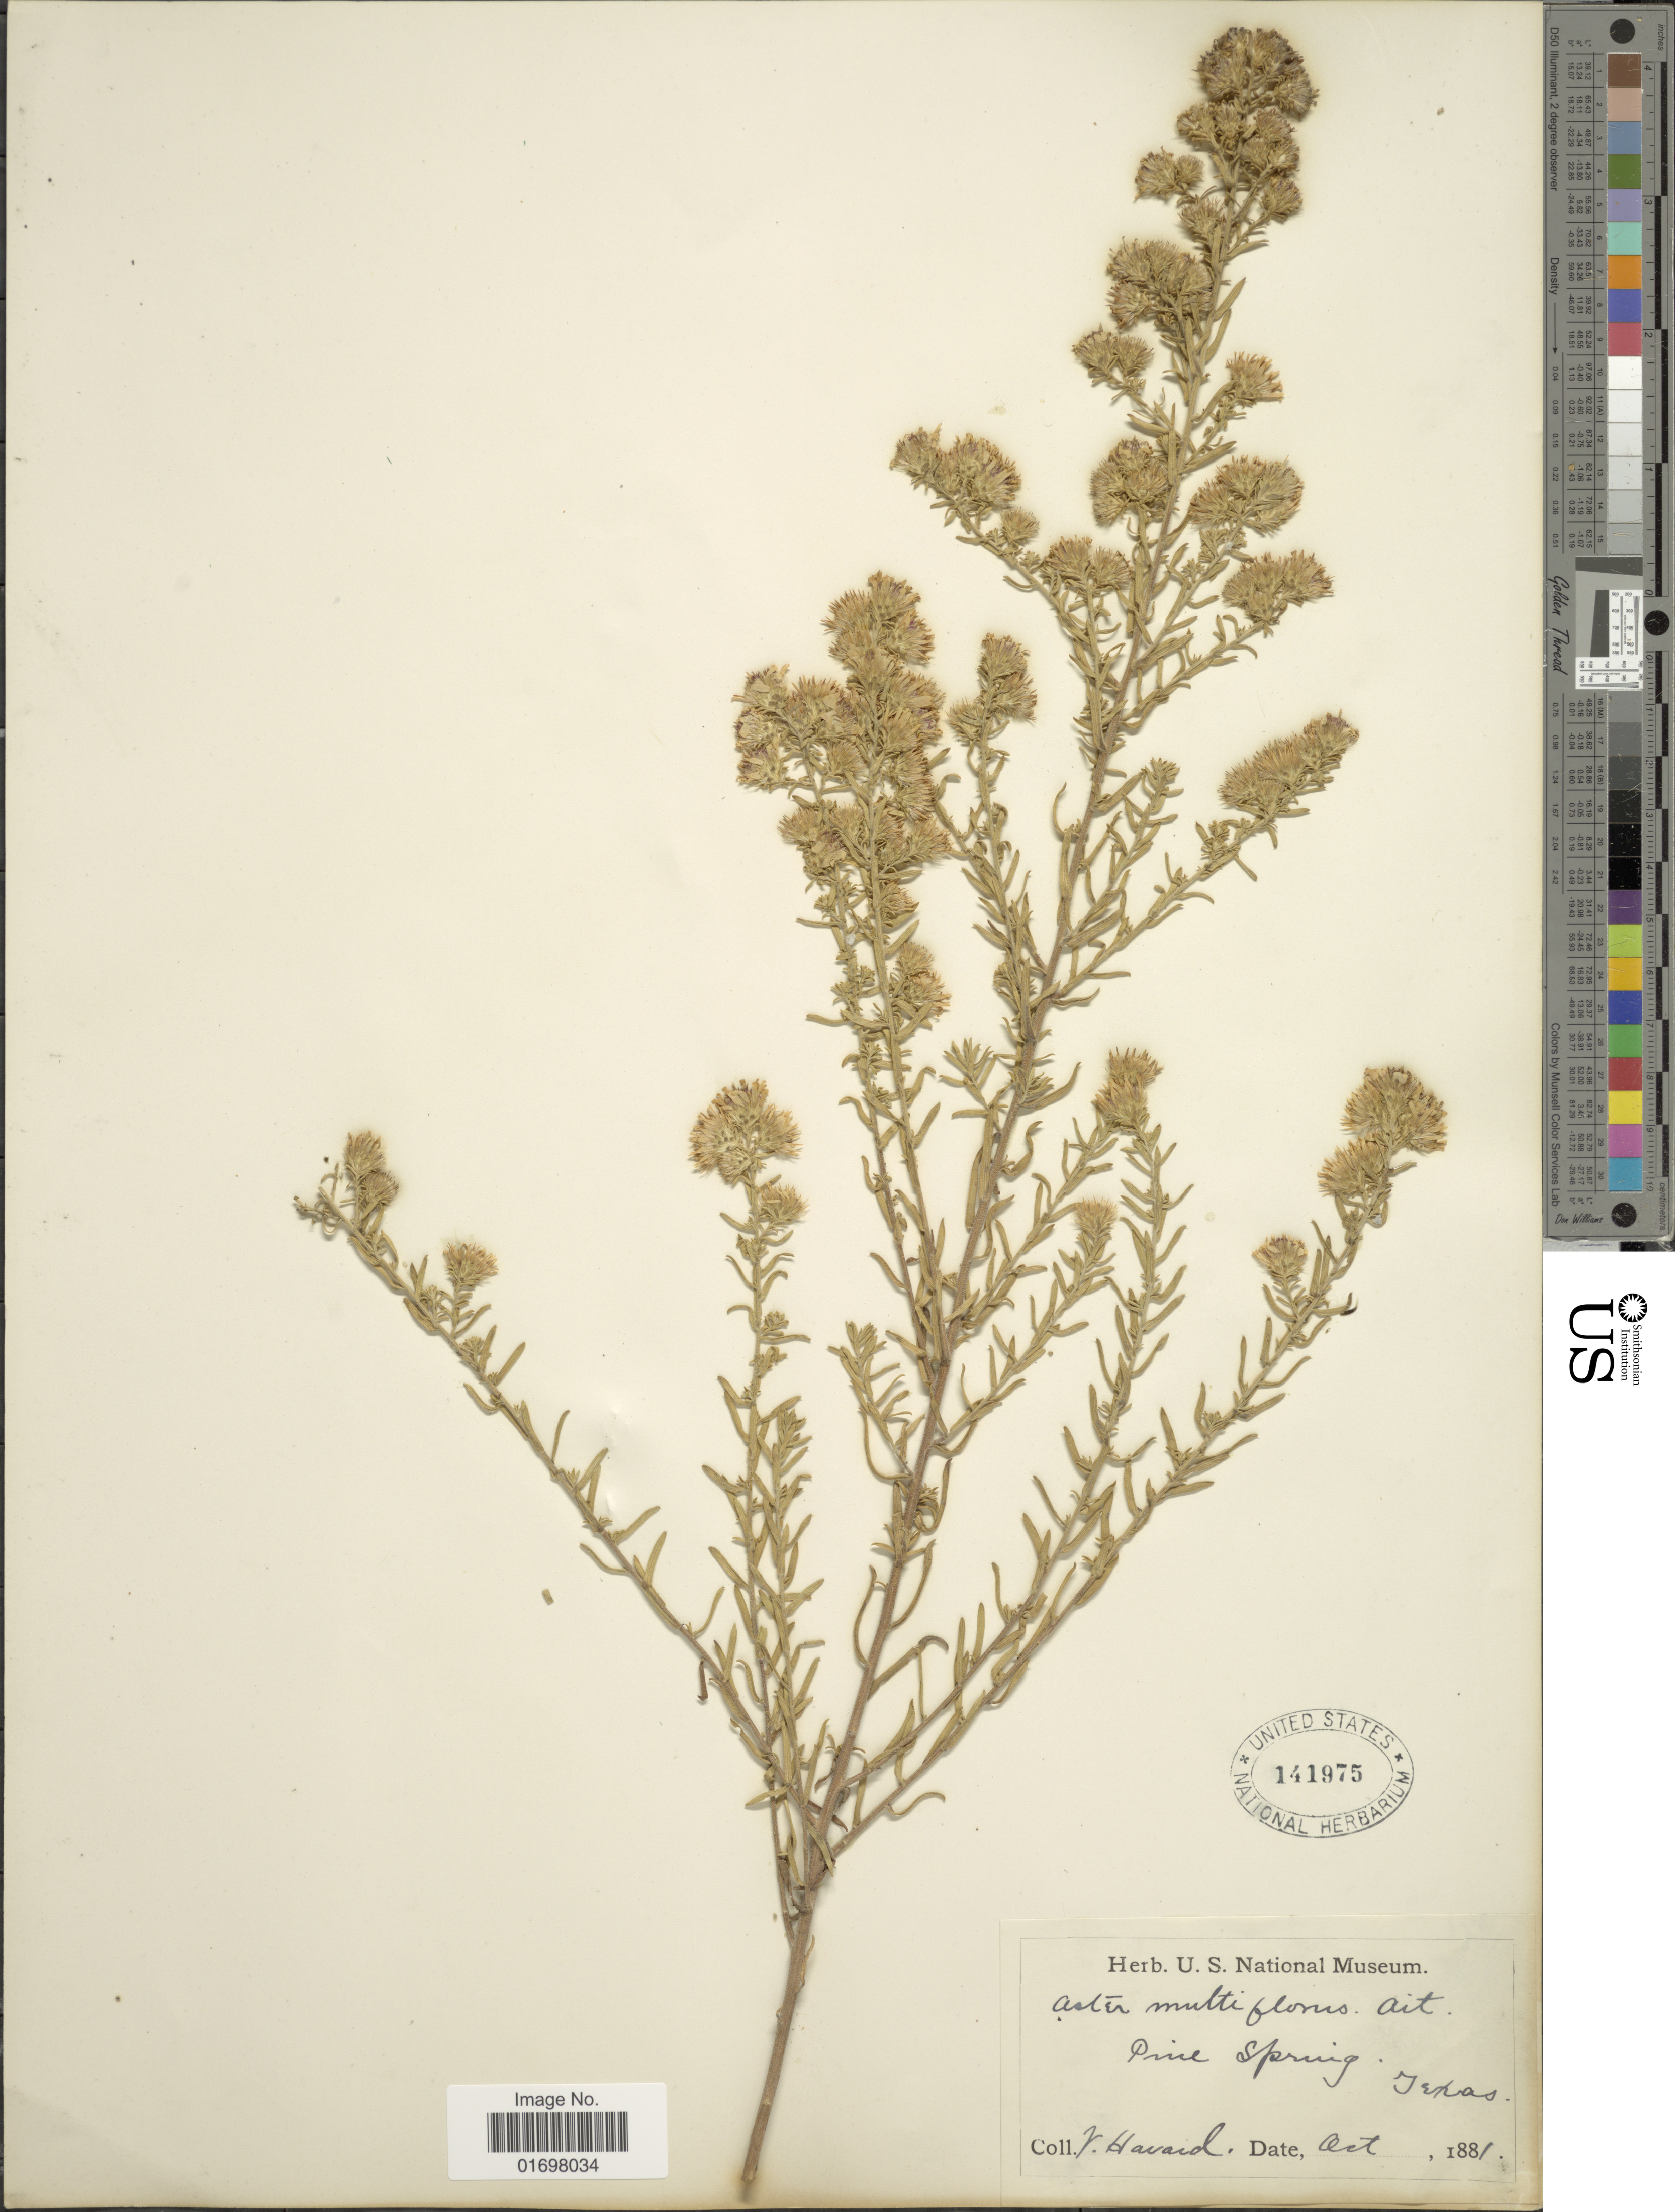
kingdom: Plantae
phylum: Tracheophyta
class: Magnoliopsida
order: Asterales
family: Asteraceae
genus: Symphyotrichum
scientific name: Symphyotrichum falcatum var. commutatum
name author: (Torr. & A. Gray) G.L. Nesom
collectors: V. Havard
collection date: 1881-10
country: United States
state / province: Texas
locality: Pine Spring, Texas.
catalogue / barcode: US 141975